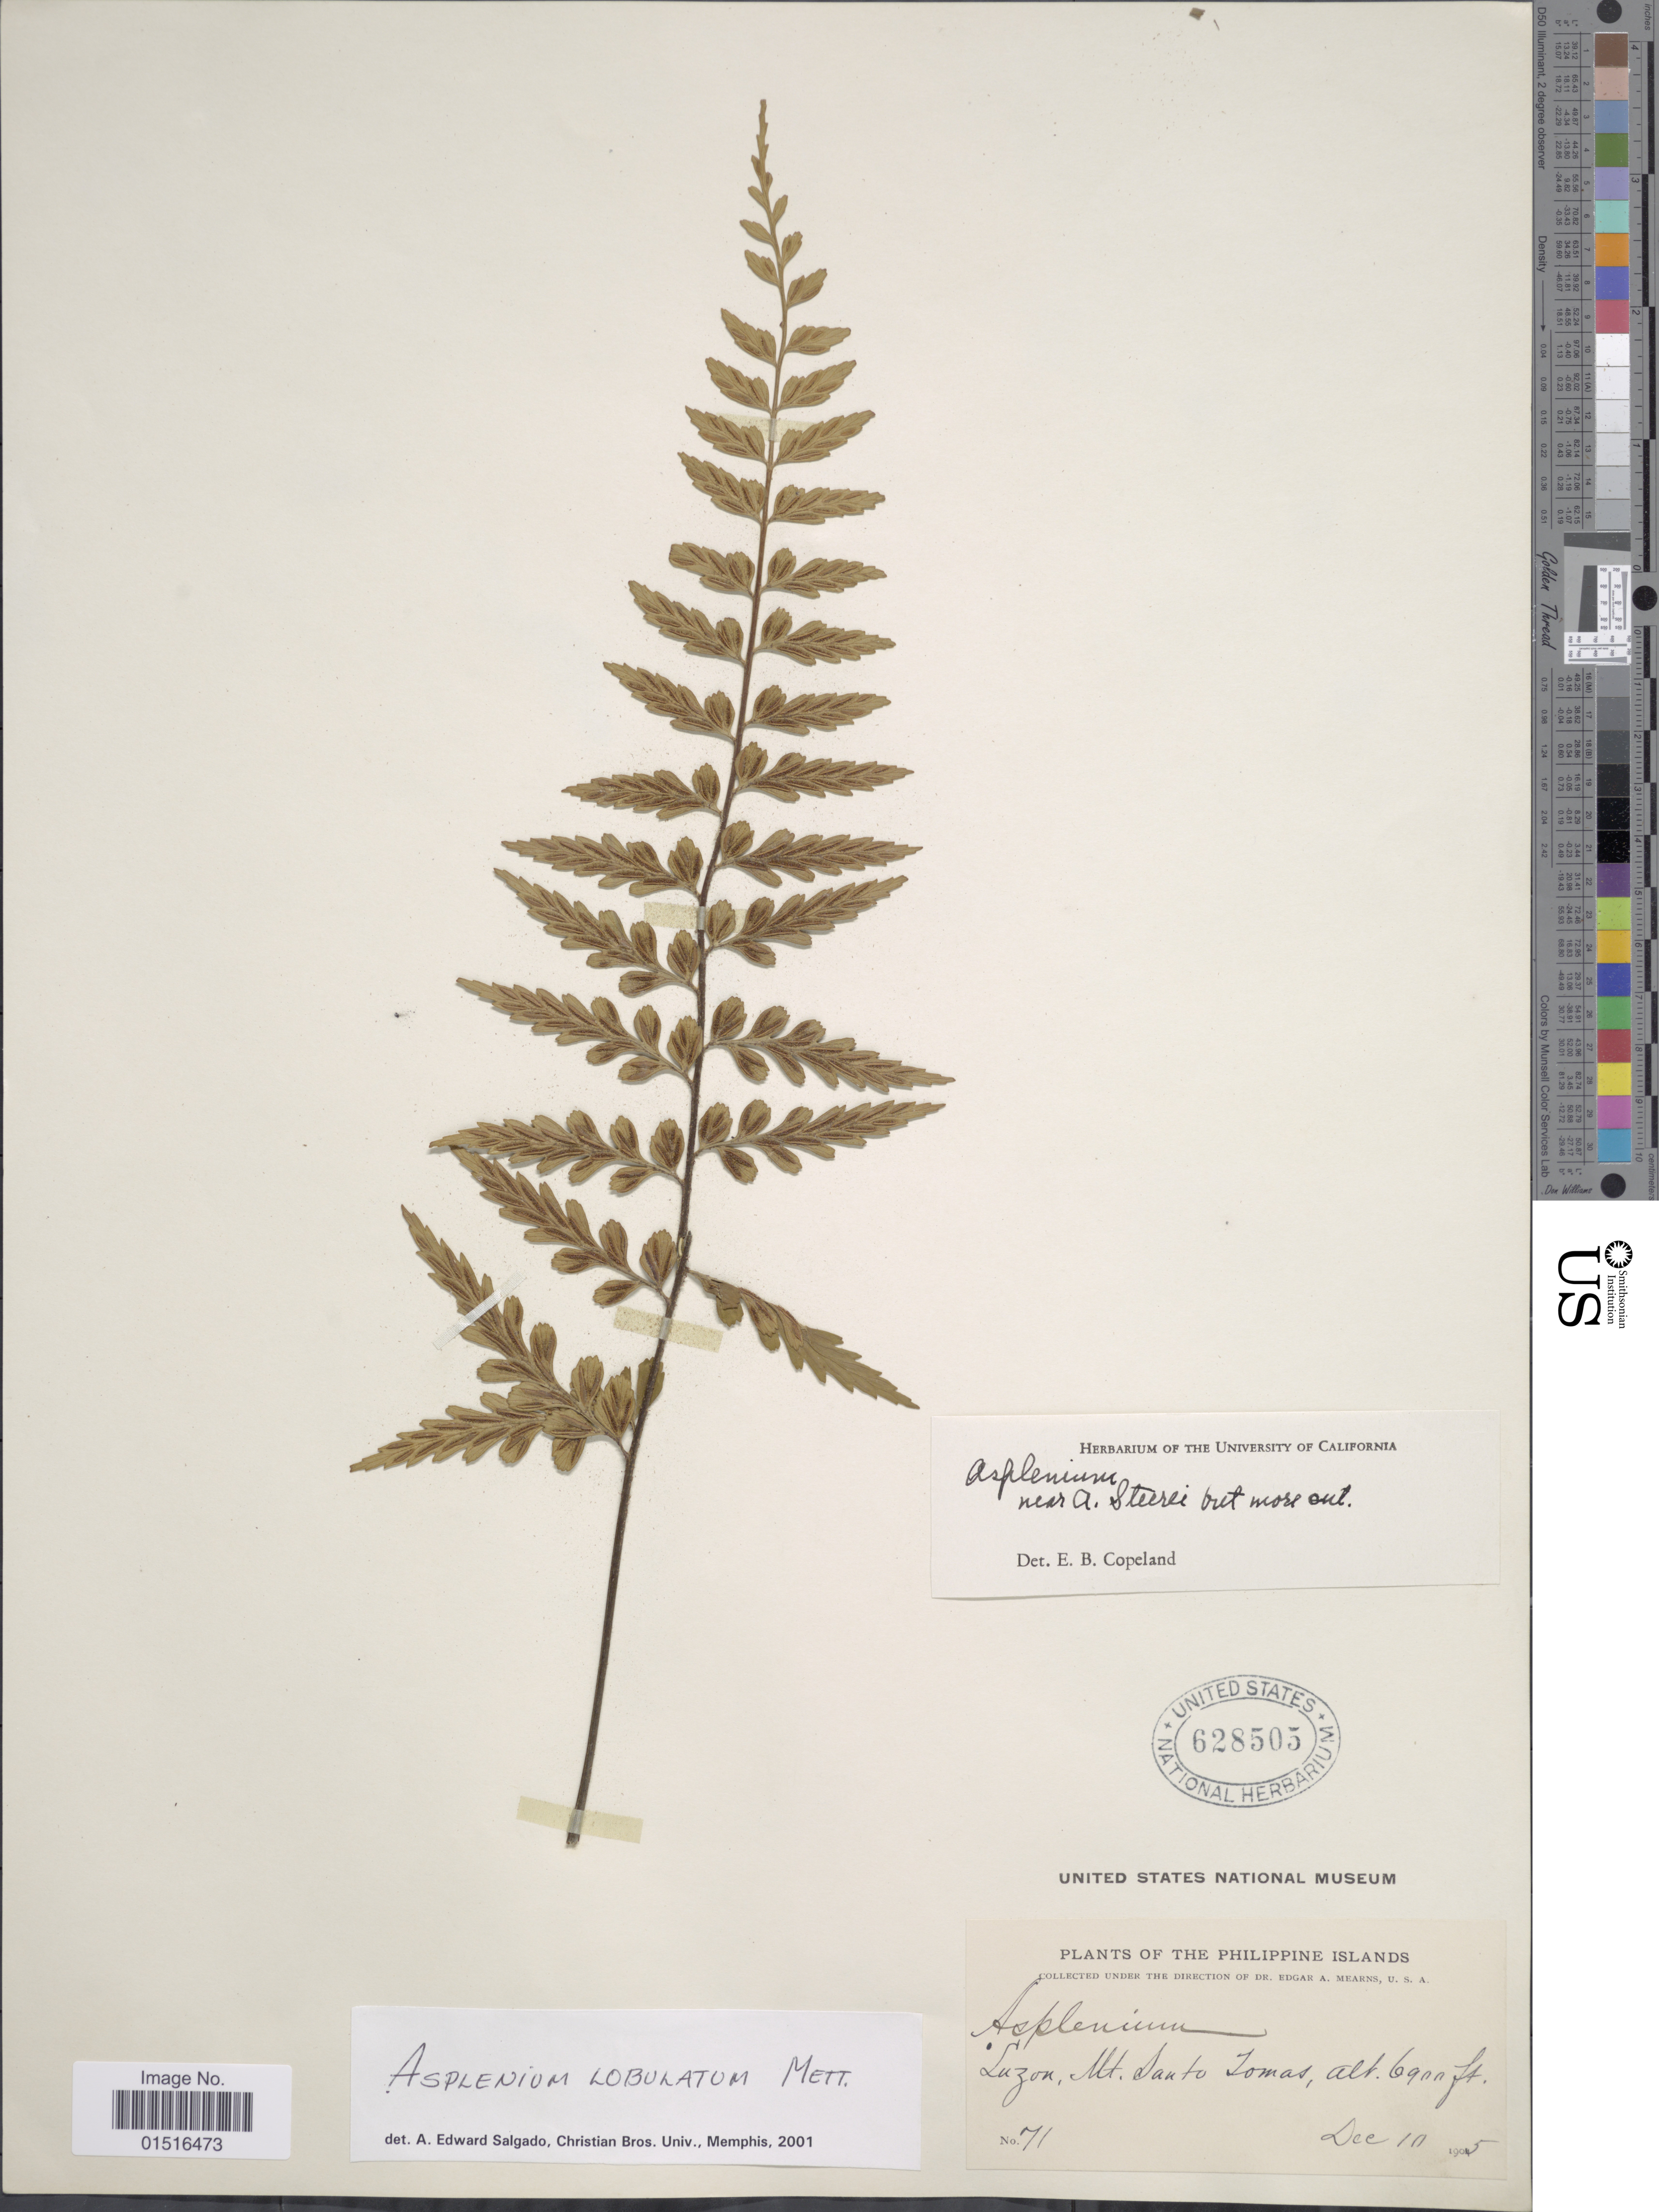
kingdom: Plantae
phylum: Tracheophyta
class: Polypodiopsida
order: Polypodiales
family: Aspleniaceae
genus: Asplenium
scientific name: Asplenium lobulatum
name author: Mett.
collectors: E. A. Mearns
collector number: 71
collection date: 1905-12-10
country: Philippines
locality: Philippine Islands, Luzon, Mt. Santo Tomas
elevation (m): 2103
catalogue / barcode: US 628505